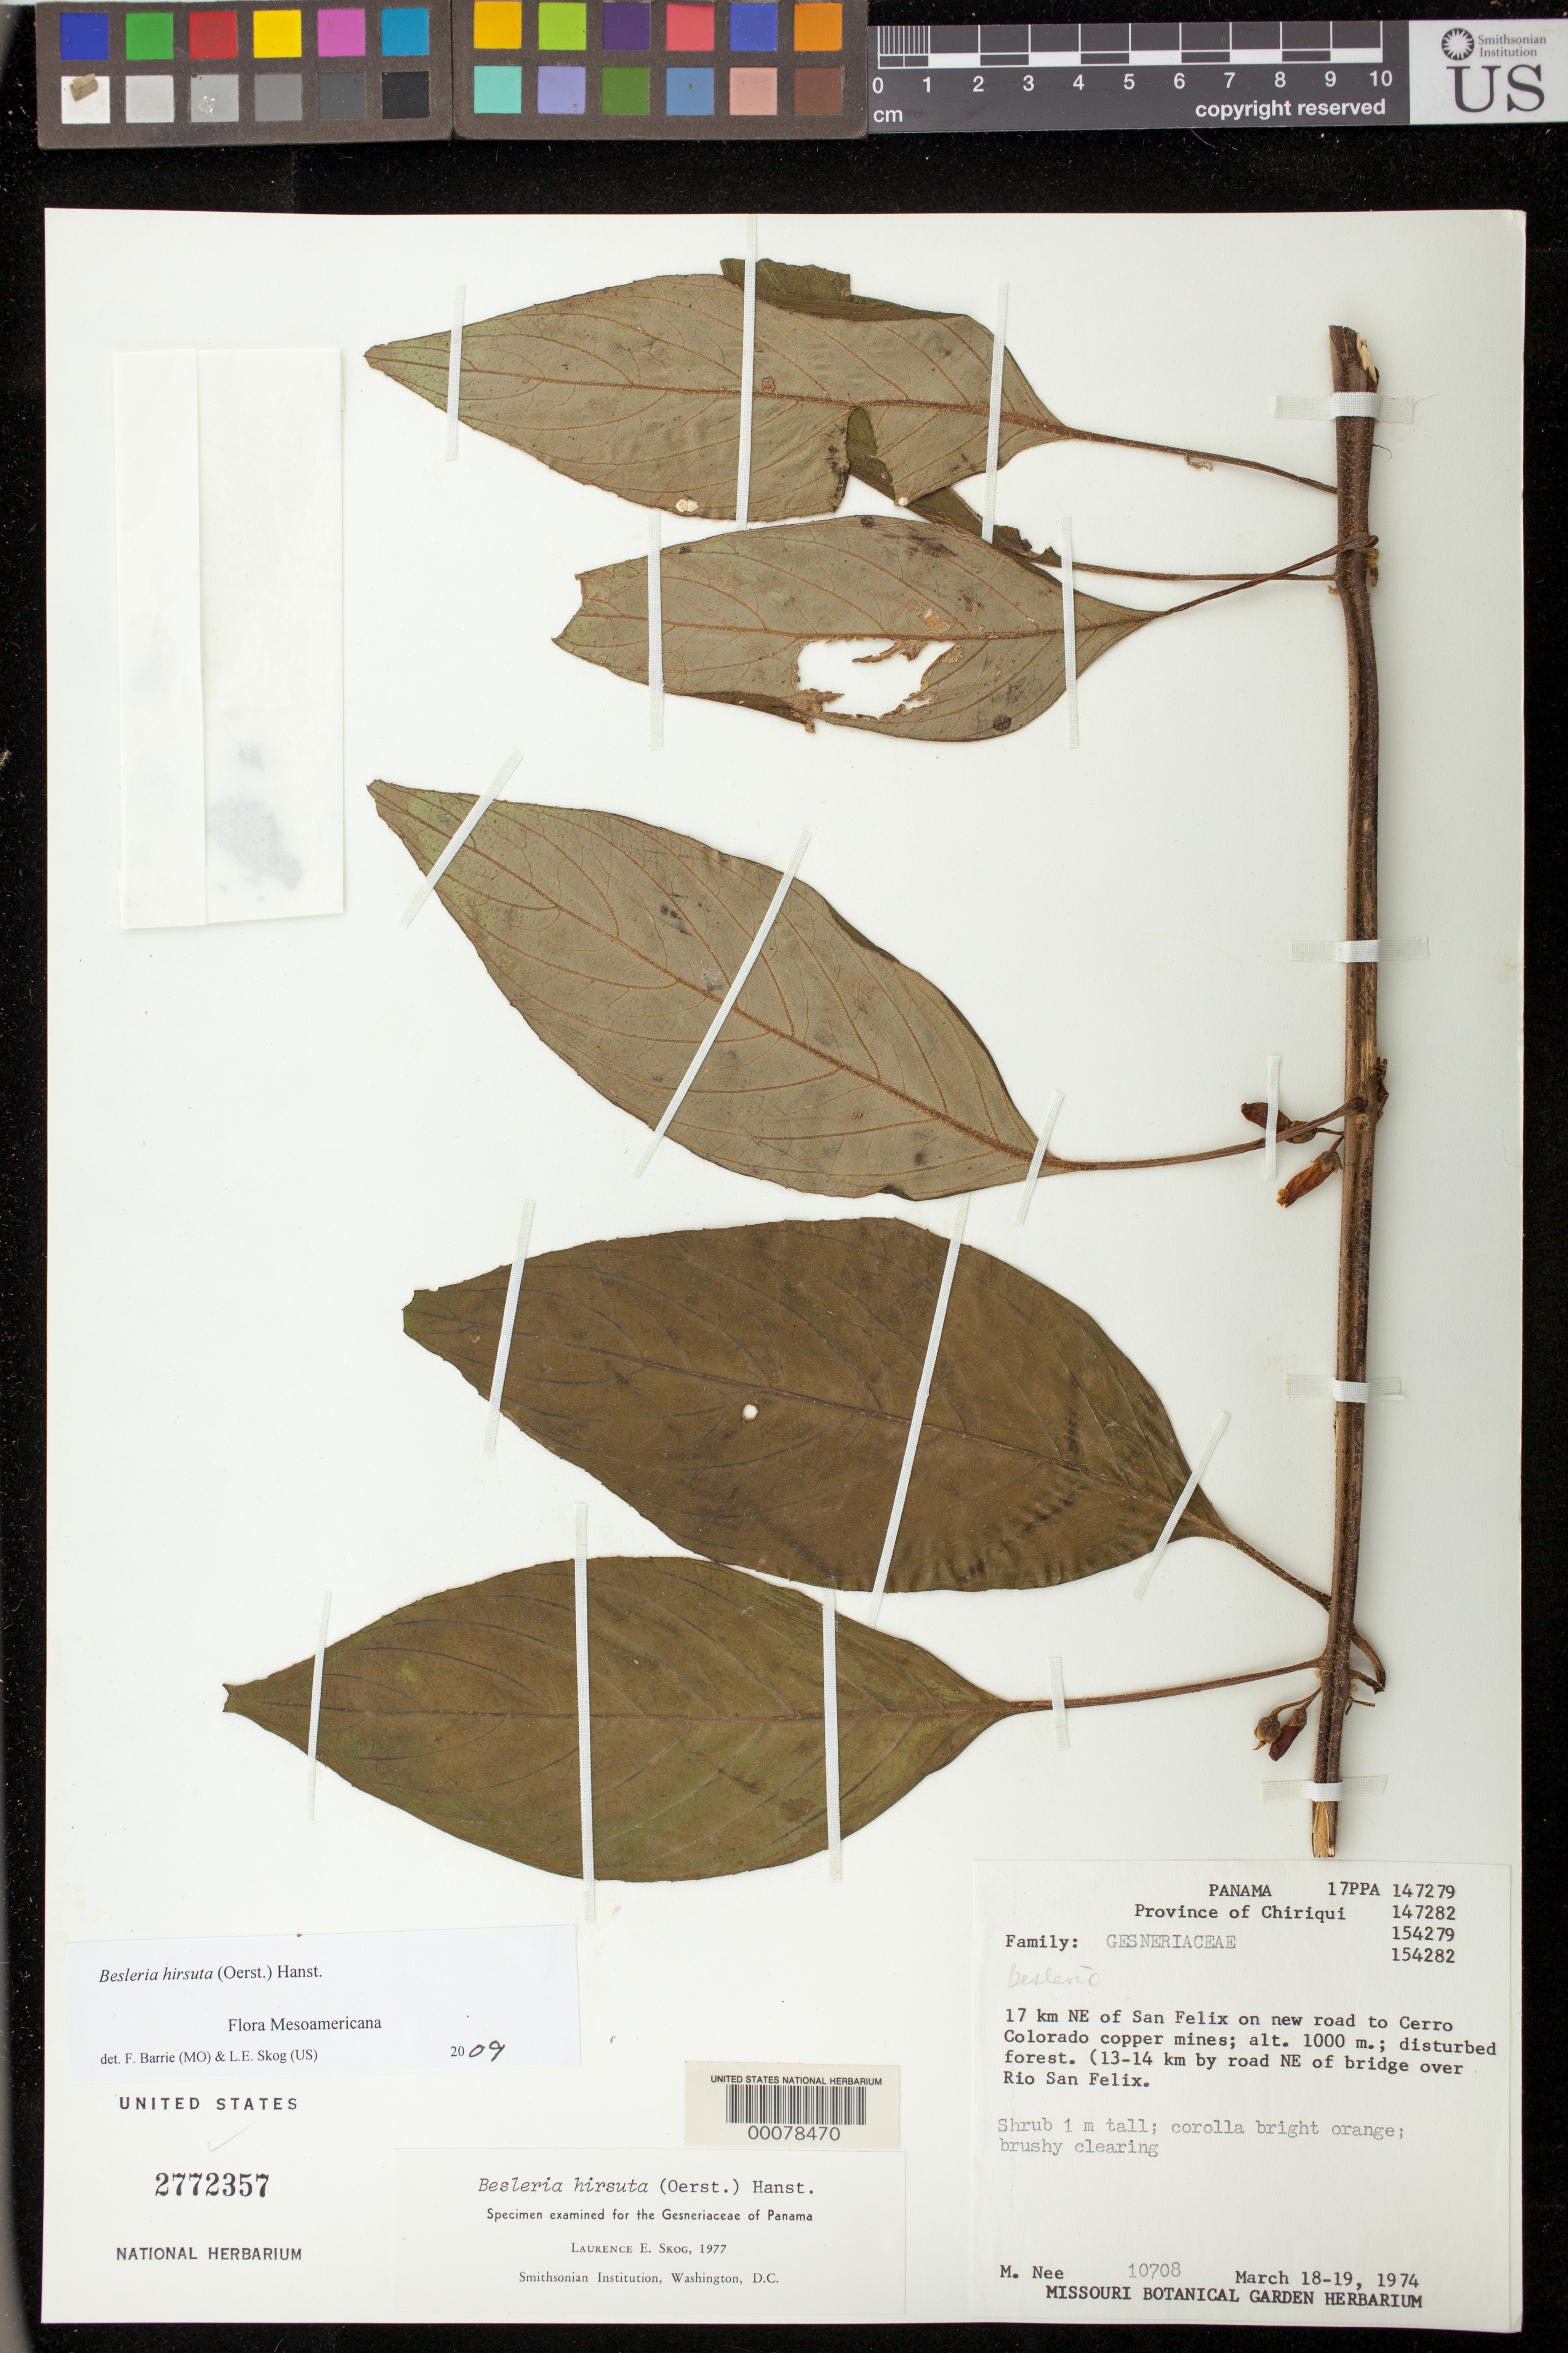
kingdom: Plantae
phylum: Tracheophyta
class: Magnoliopsida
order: Lamiales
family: Gesneriaceae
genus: Besleria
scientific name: Besleria hirsuta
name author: (Oerst.) Hanst.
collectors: M. Nee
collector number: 10708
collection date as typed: Mar 1974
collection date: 1974-03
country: Panama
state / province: Chiriquí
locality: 17 km NE of San Felix on new road to Cerro Colorado copper mines 13-14 km by road NE of bridge over Rio San Felix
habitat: Disturbed forest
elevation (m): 1000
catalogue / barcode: US 2772357